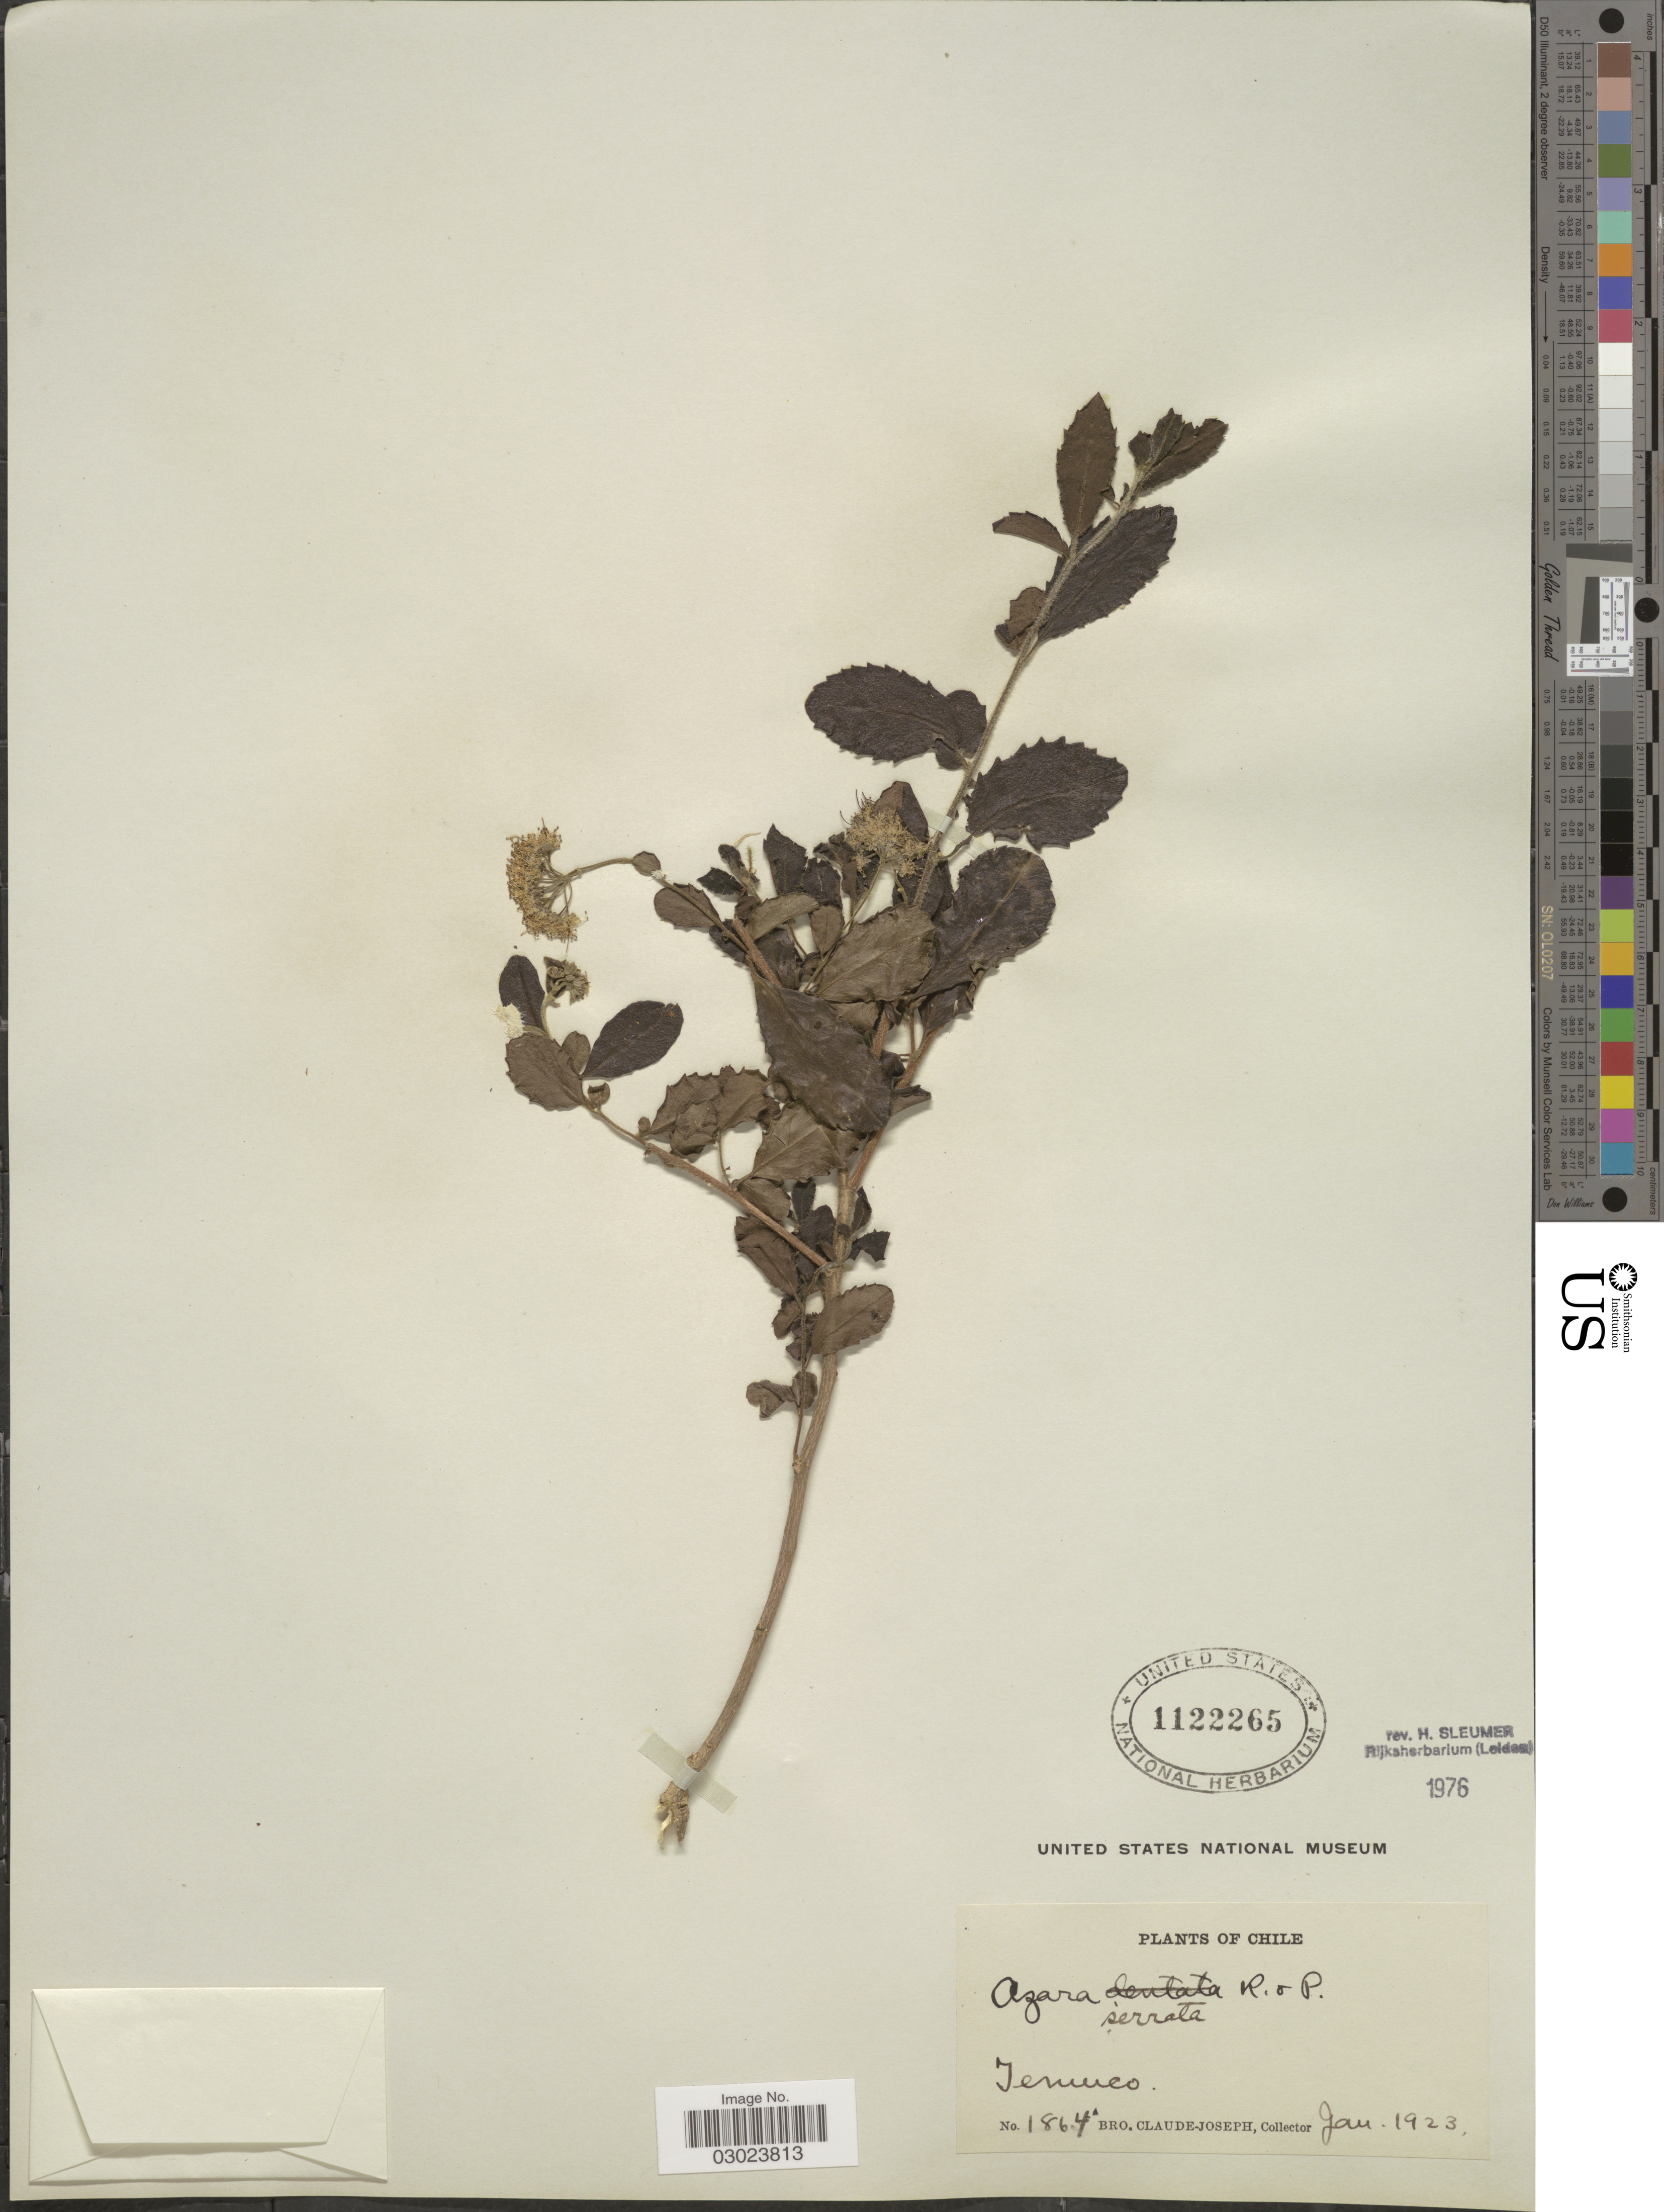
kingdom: Plantae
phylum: Tracheophyta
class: Magnoliopsida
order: Malpighiales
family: Salicaceae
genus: Azara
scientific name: Azara serrata var. serrata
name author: Ruiz & Pav.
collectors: Bro. Claude-Joseph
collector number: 1864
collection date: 1923-01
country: Chile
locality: Temuco.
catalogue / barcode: US 1122265